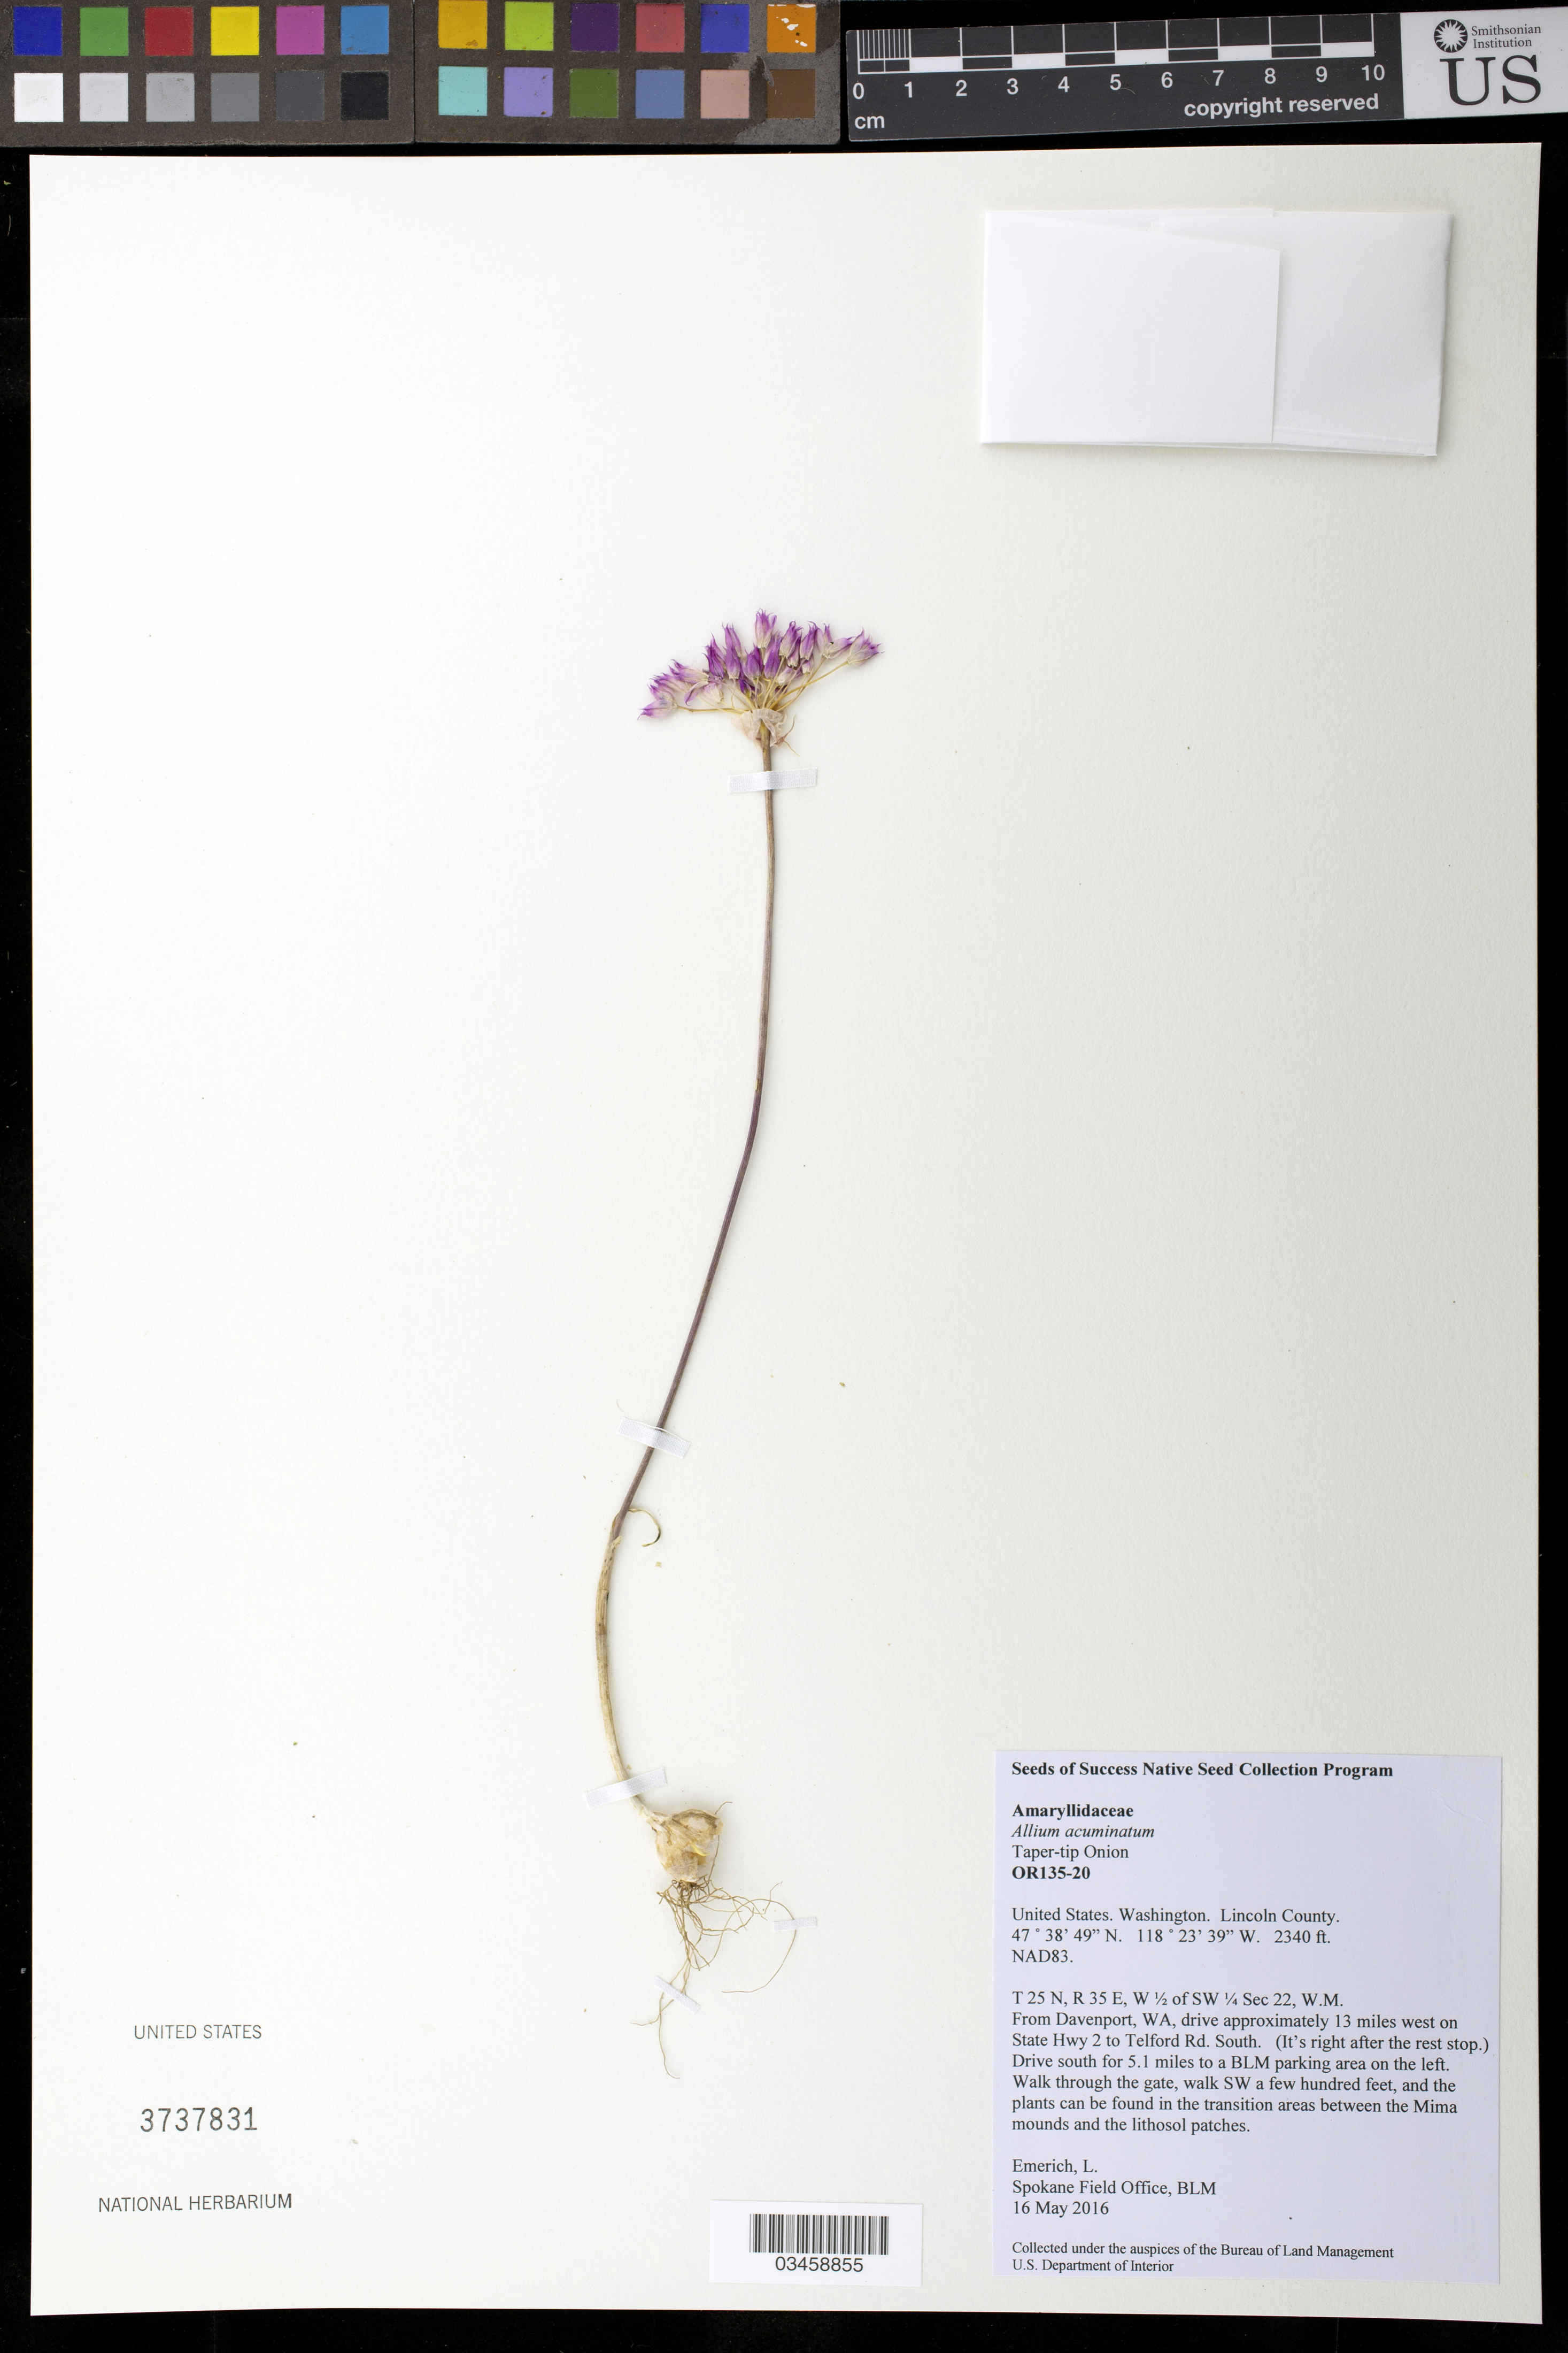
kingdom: Plantae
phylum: Tracheophyta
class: Liliopsida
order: Asparagales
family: Amaryllidaceae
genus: Allium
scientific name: Allium acuminatum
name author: Hook.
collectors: L. Emerich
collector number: OR135-20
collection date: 2016-05-16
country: United States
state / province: Washington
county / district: Lincoln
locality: From Davenport 13 mi. W on Hwy 2 to S Telford Rd, 5.1 mi. S to the BLM parking area. T25N, R35E, W1/2 of SW1/4 Sec 22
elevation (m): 713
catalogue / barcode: US 3737831